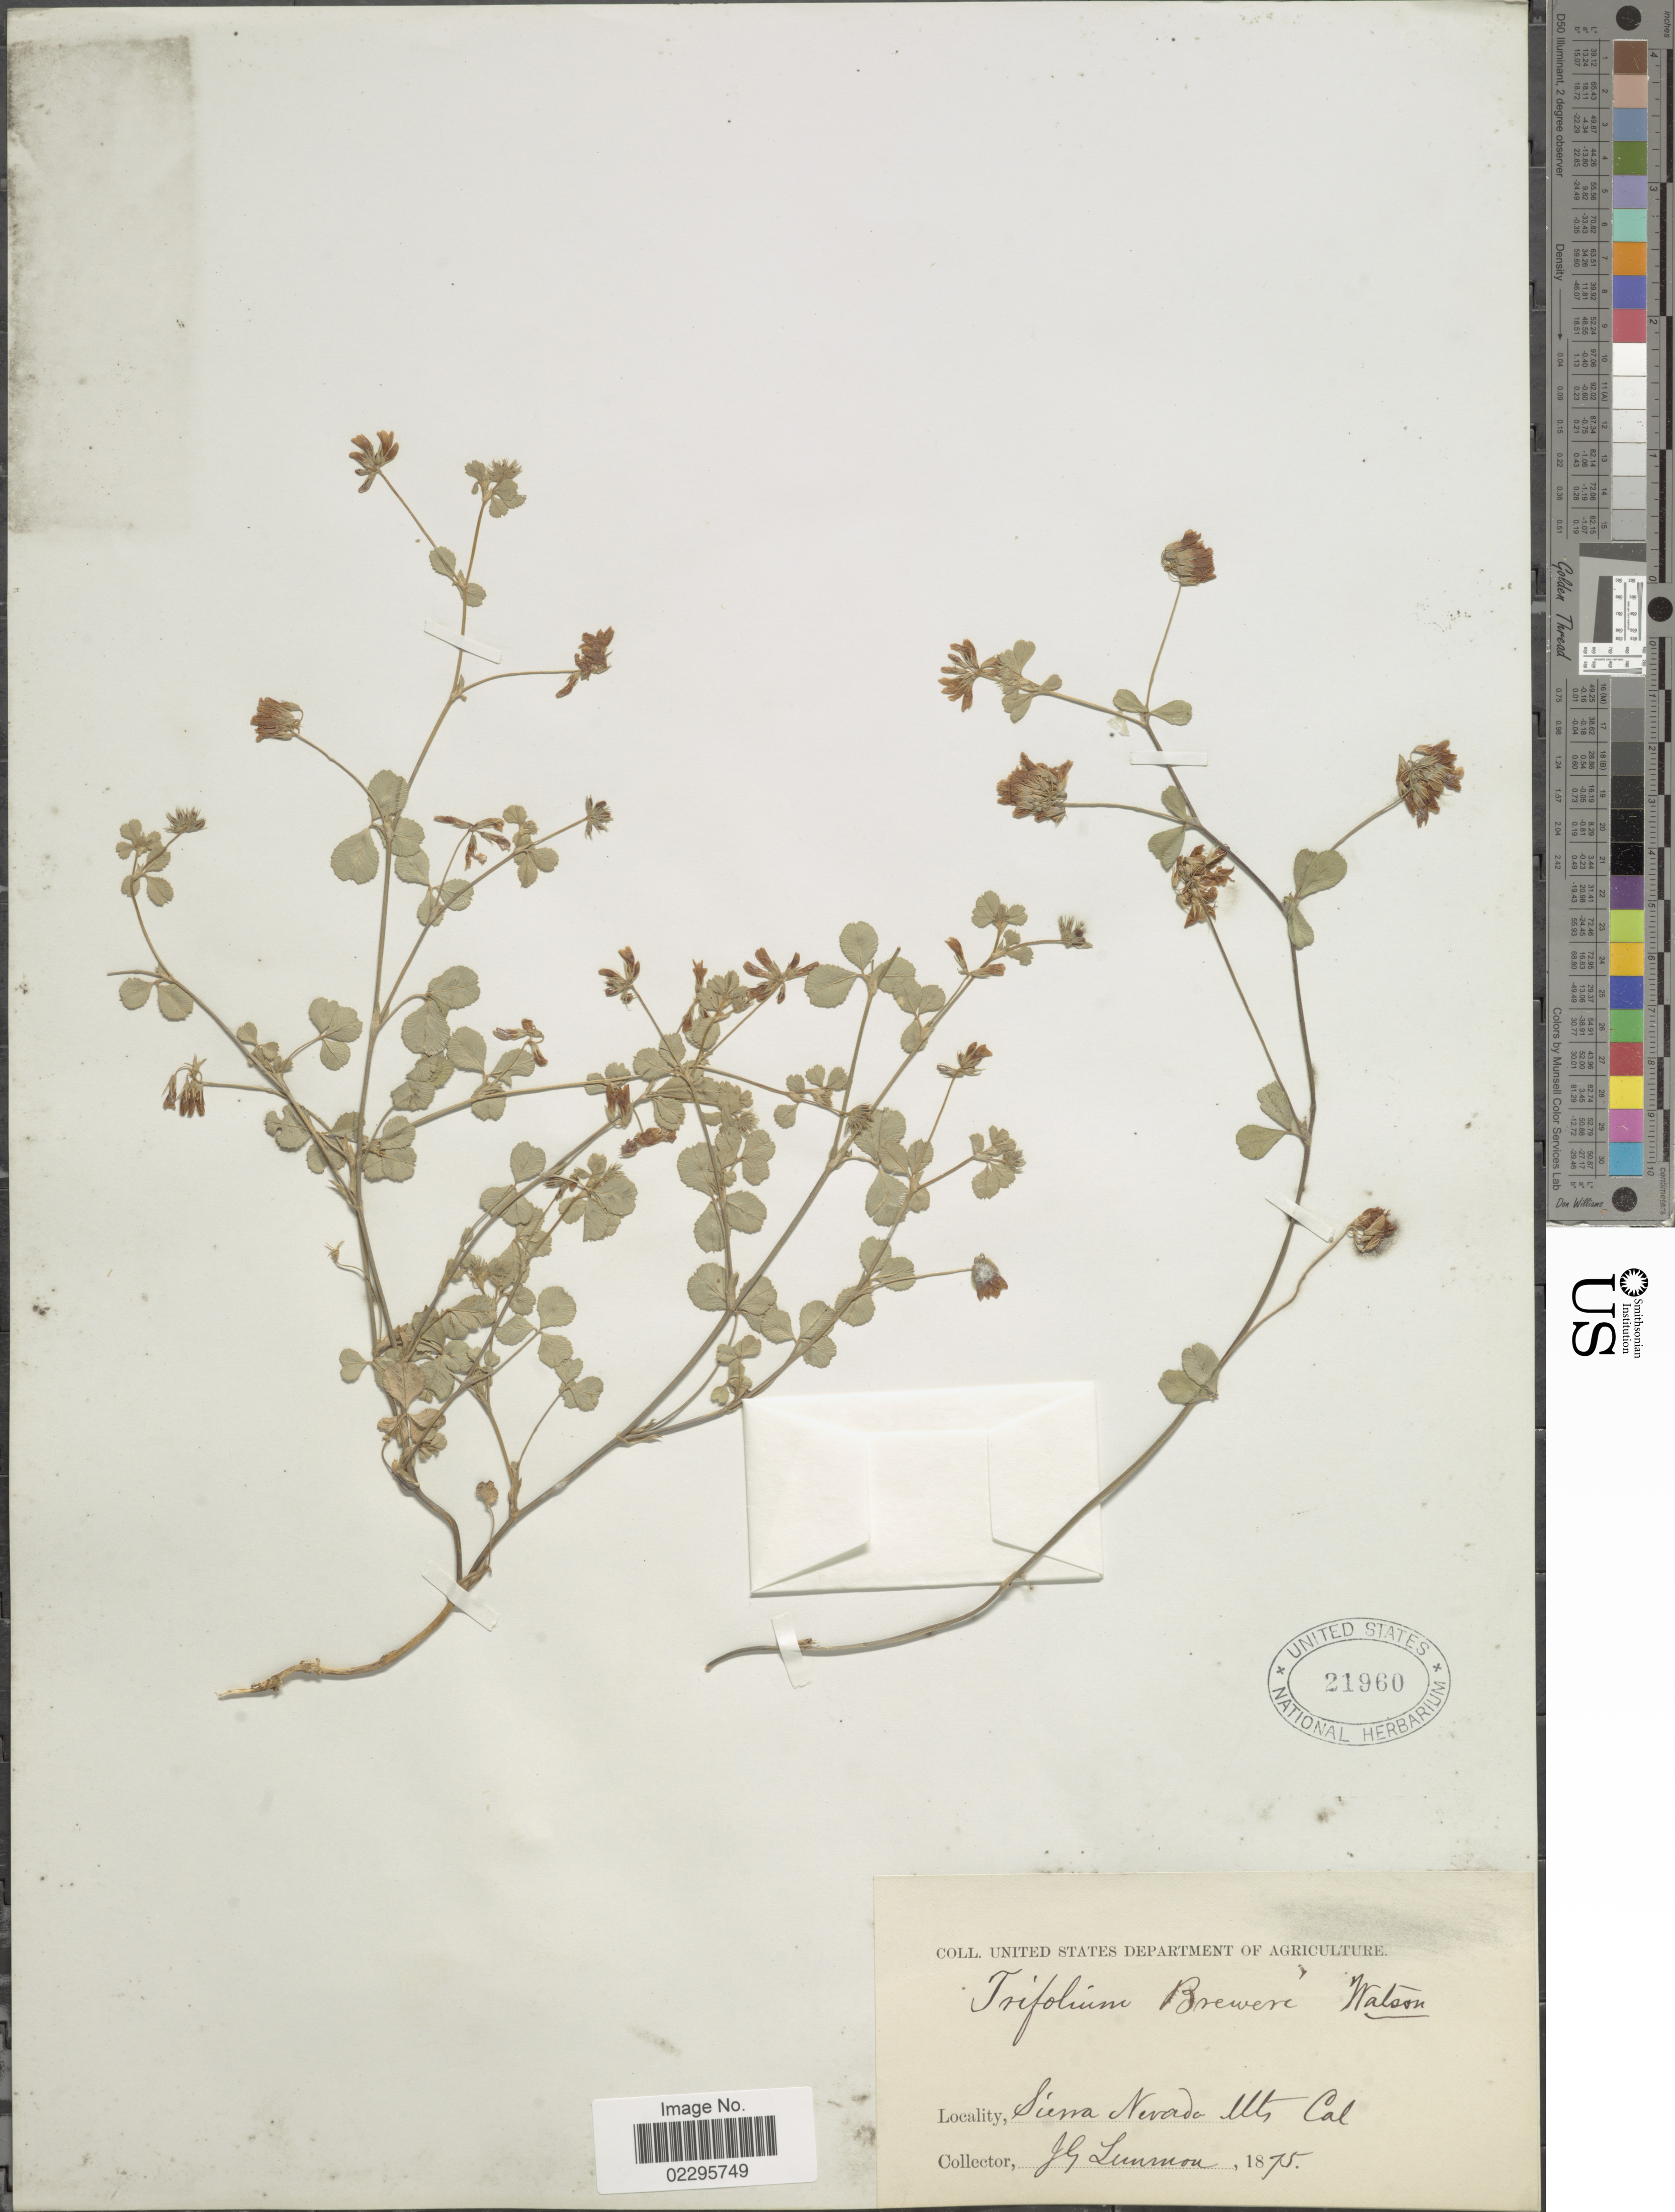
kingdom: Plantae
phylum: Tracheophyta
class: Magnoliopsida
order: Fabales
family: Fabaceae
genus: Trifolium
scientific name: Trifolium breweri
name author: S. Watson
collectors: J. Lemmon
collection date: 1875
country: United States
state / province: California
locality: Sierra Nevada Mts.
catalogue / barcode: US 21960